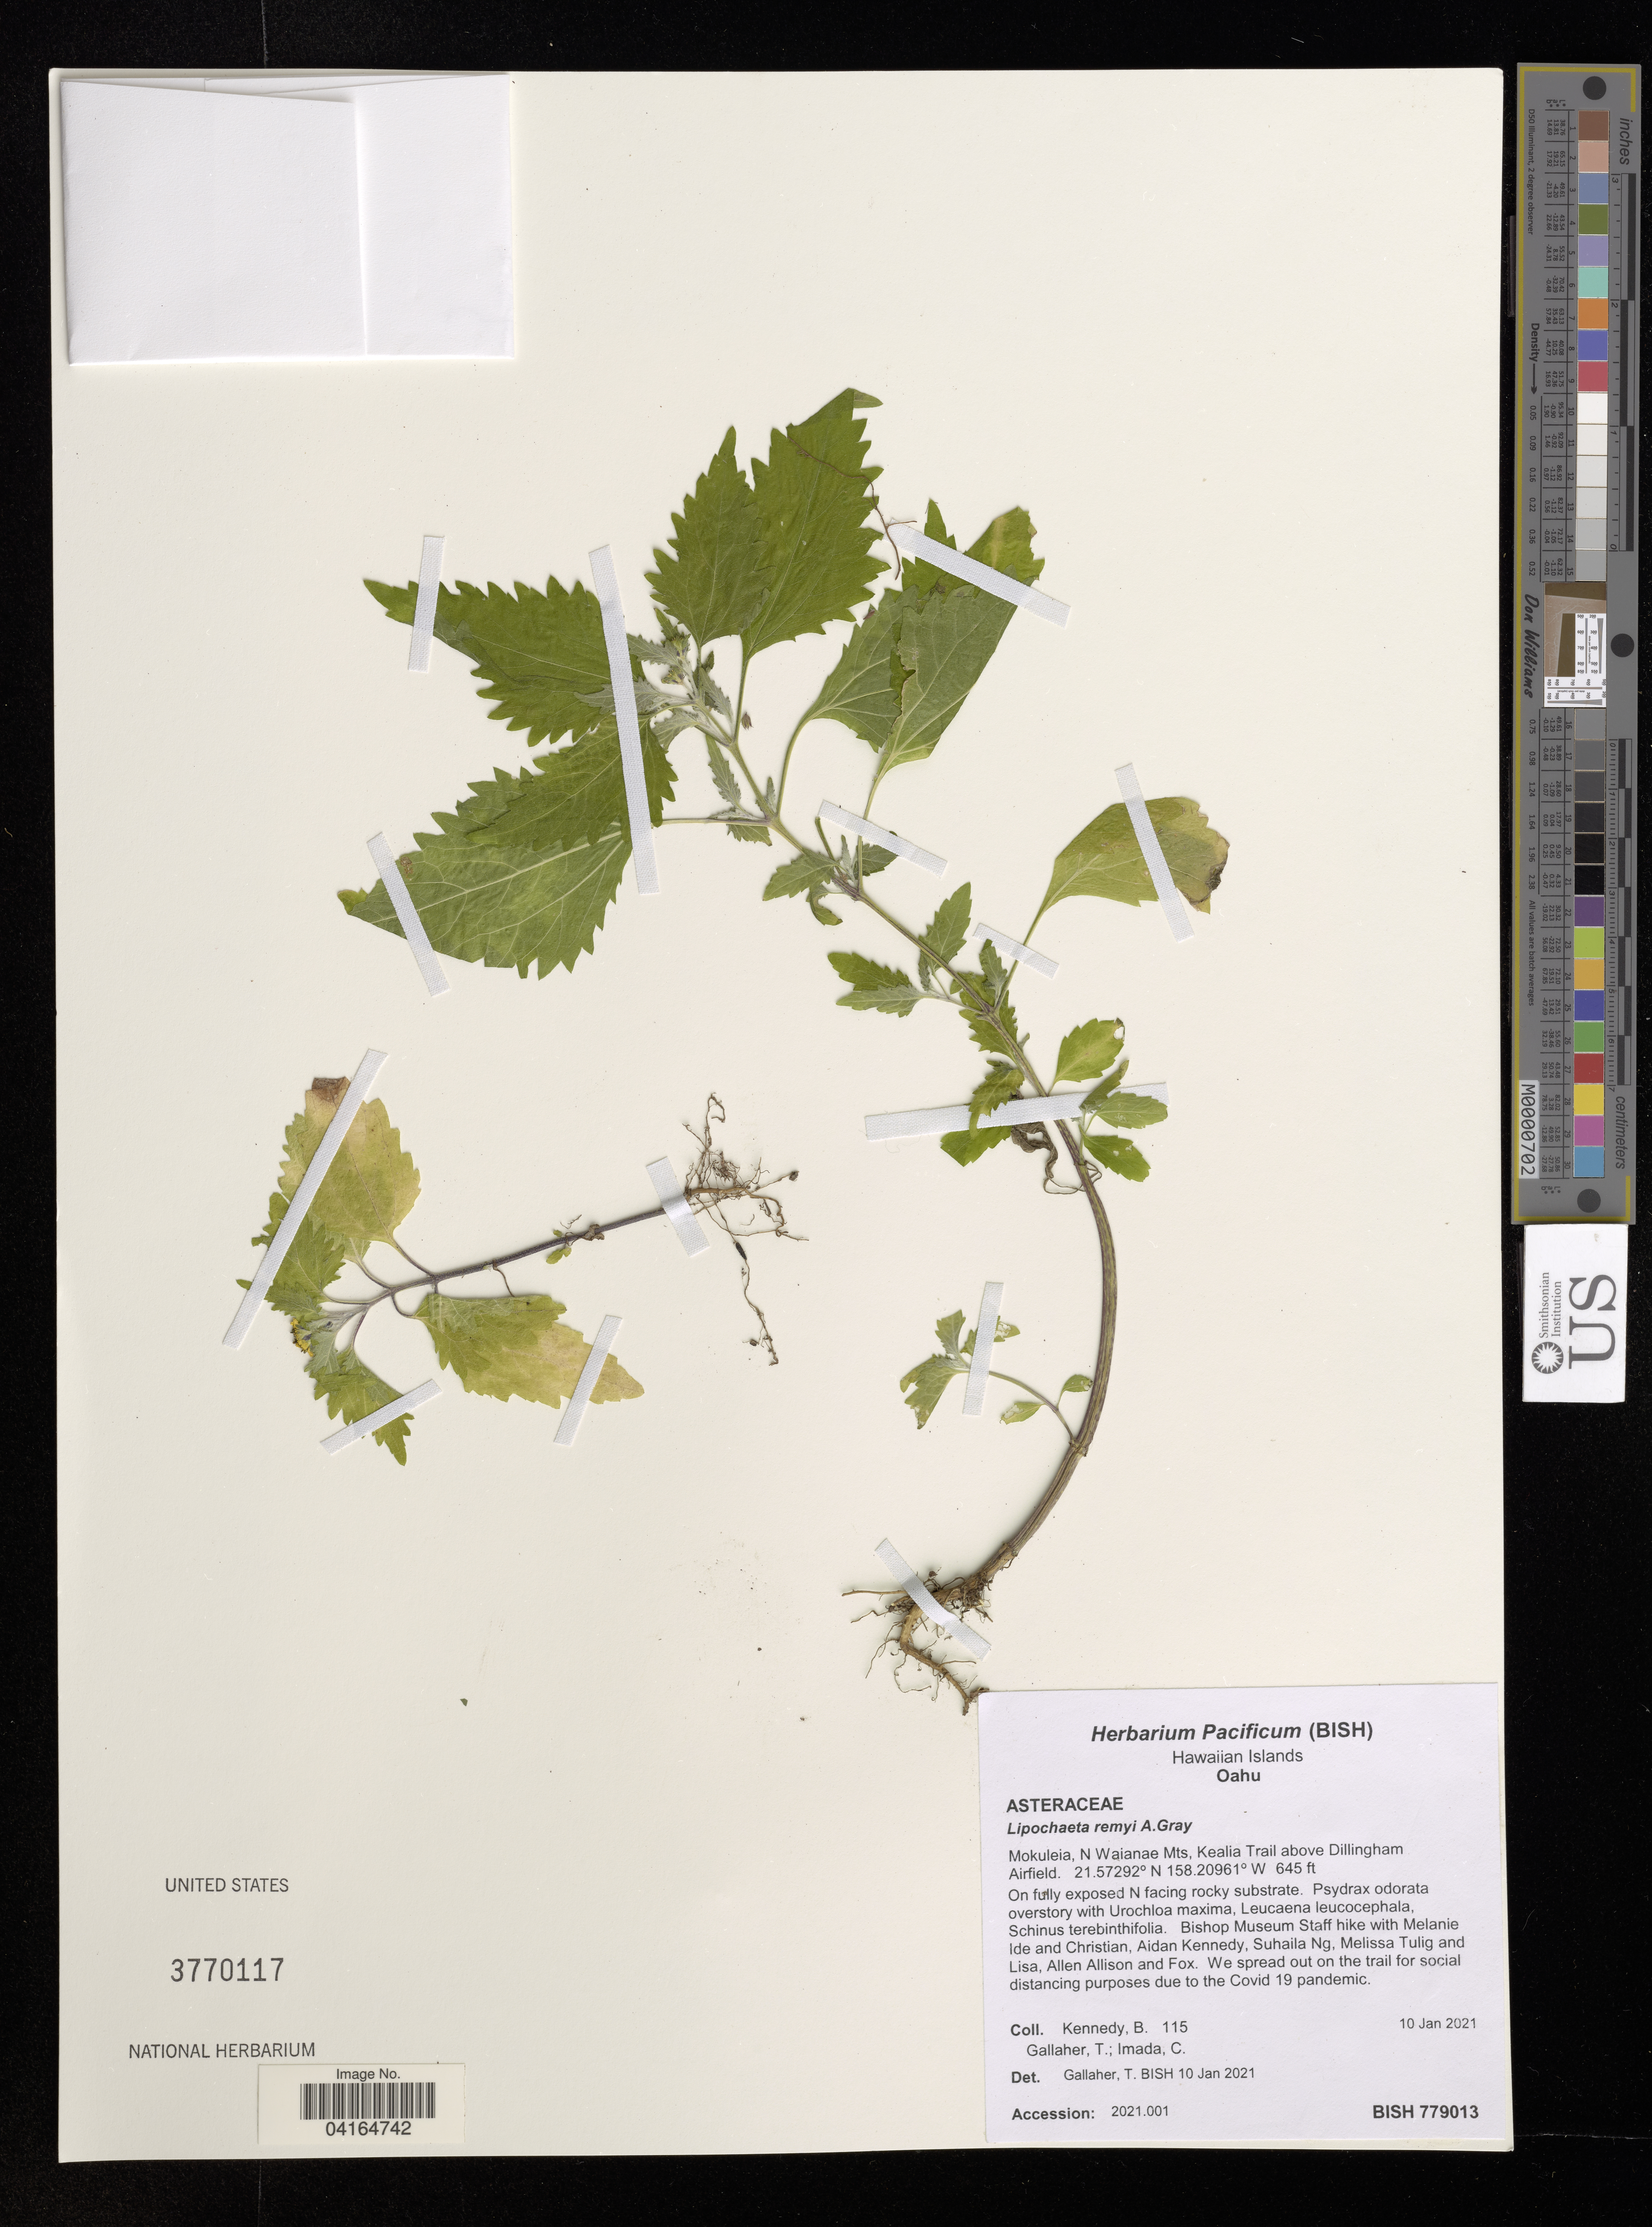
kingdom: Plantae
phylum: Tracheophyta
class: Magnoliopsida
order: Asterales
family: Asteraceae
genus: Wollastonia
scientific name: Wollastonia remyi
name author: (A. Gray) Orchard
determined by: Wagner, W. L., (BOT), Smithsonian Institution - National Museum of Natural History (UNITED STATES)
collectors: B. Kennedy, T. Gallaher & C. Imada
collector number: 115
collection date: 2021-01-10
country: United States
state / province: Hawaii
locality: Hawaiian Islands. Oahu. Mokuleia, N Waianae Mts, Kealia Trail above Dillingham Airfield.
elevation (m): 197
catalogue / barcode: US 3770117